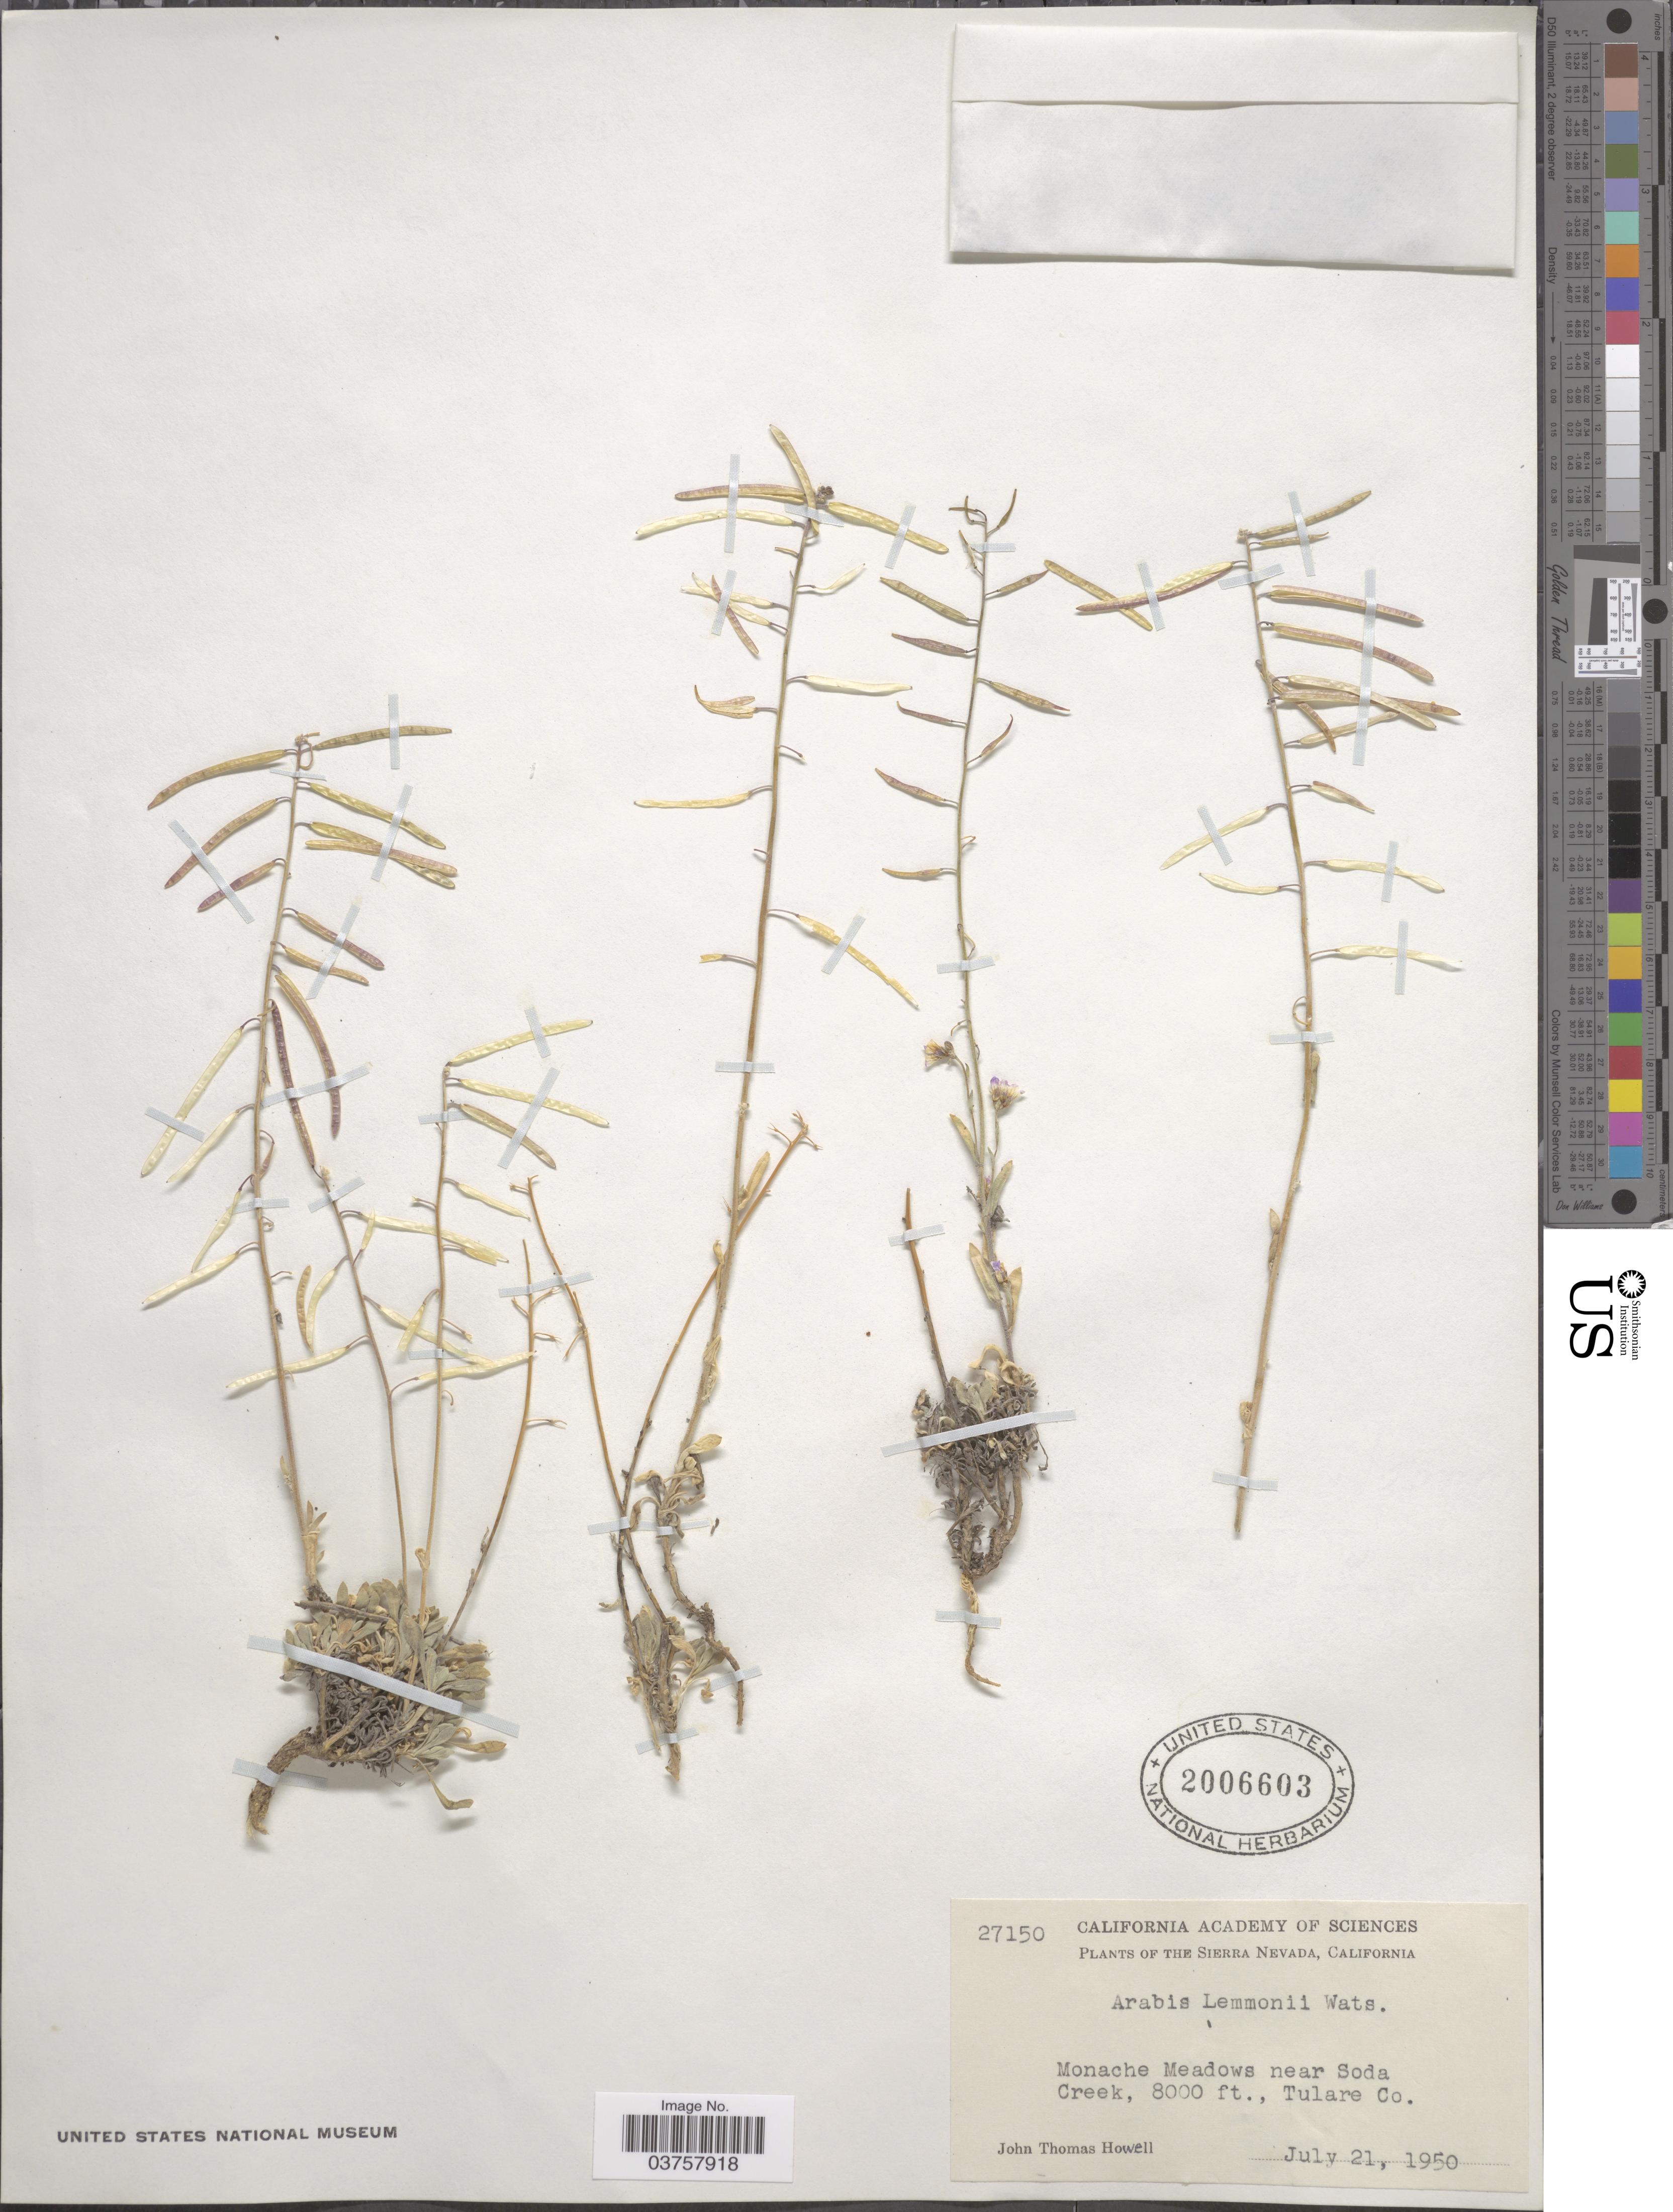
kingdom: Plantae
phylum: Tracheophyta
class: Magnoliopsida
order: Brassicales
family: Brassicaceae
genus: Arabis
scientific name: Arabis lemmonii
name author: S. Watson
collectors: J. T. Howell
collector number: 27150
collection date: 1950-07-21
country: United States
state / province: California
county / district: Tulare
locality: The Sierra Nevada, Monache Meadows near Soda Creek, Tulare Co.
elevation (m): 2438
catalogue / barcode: US 2006603